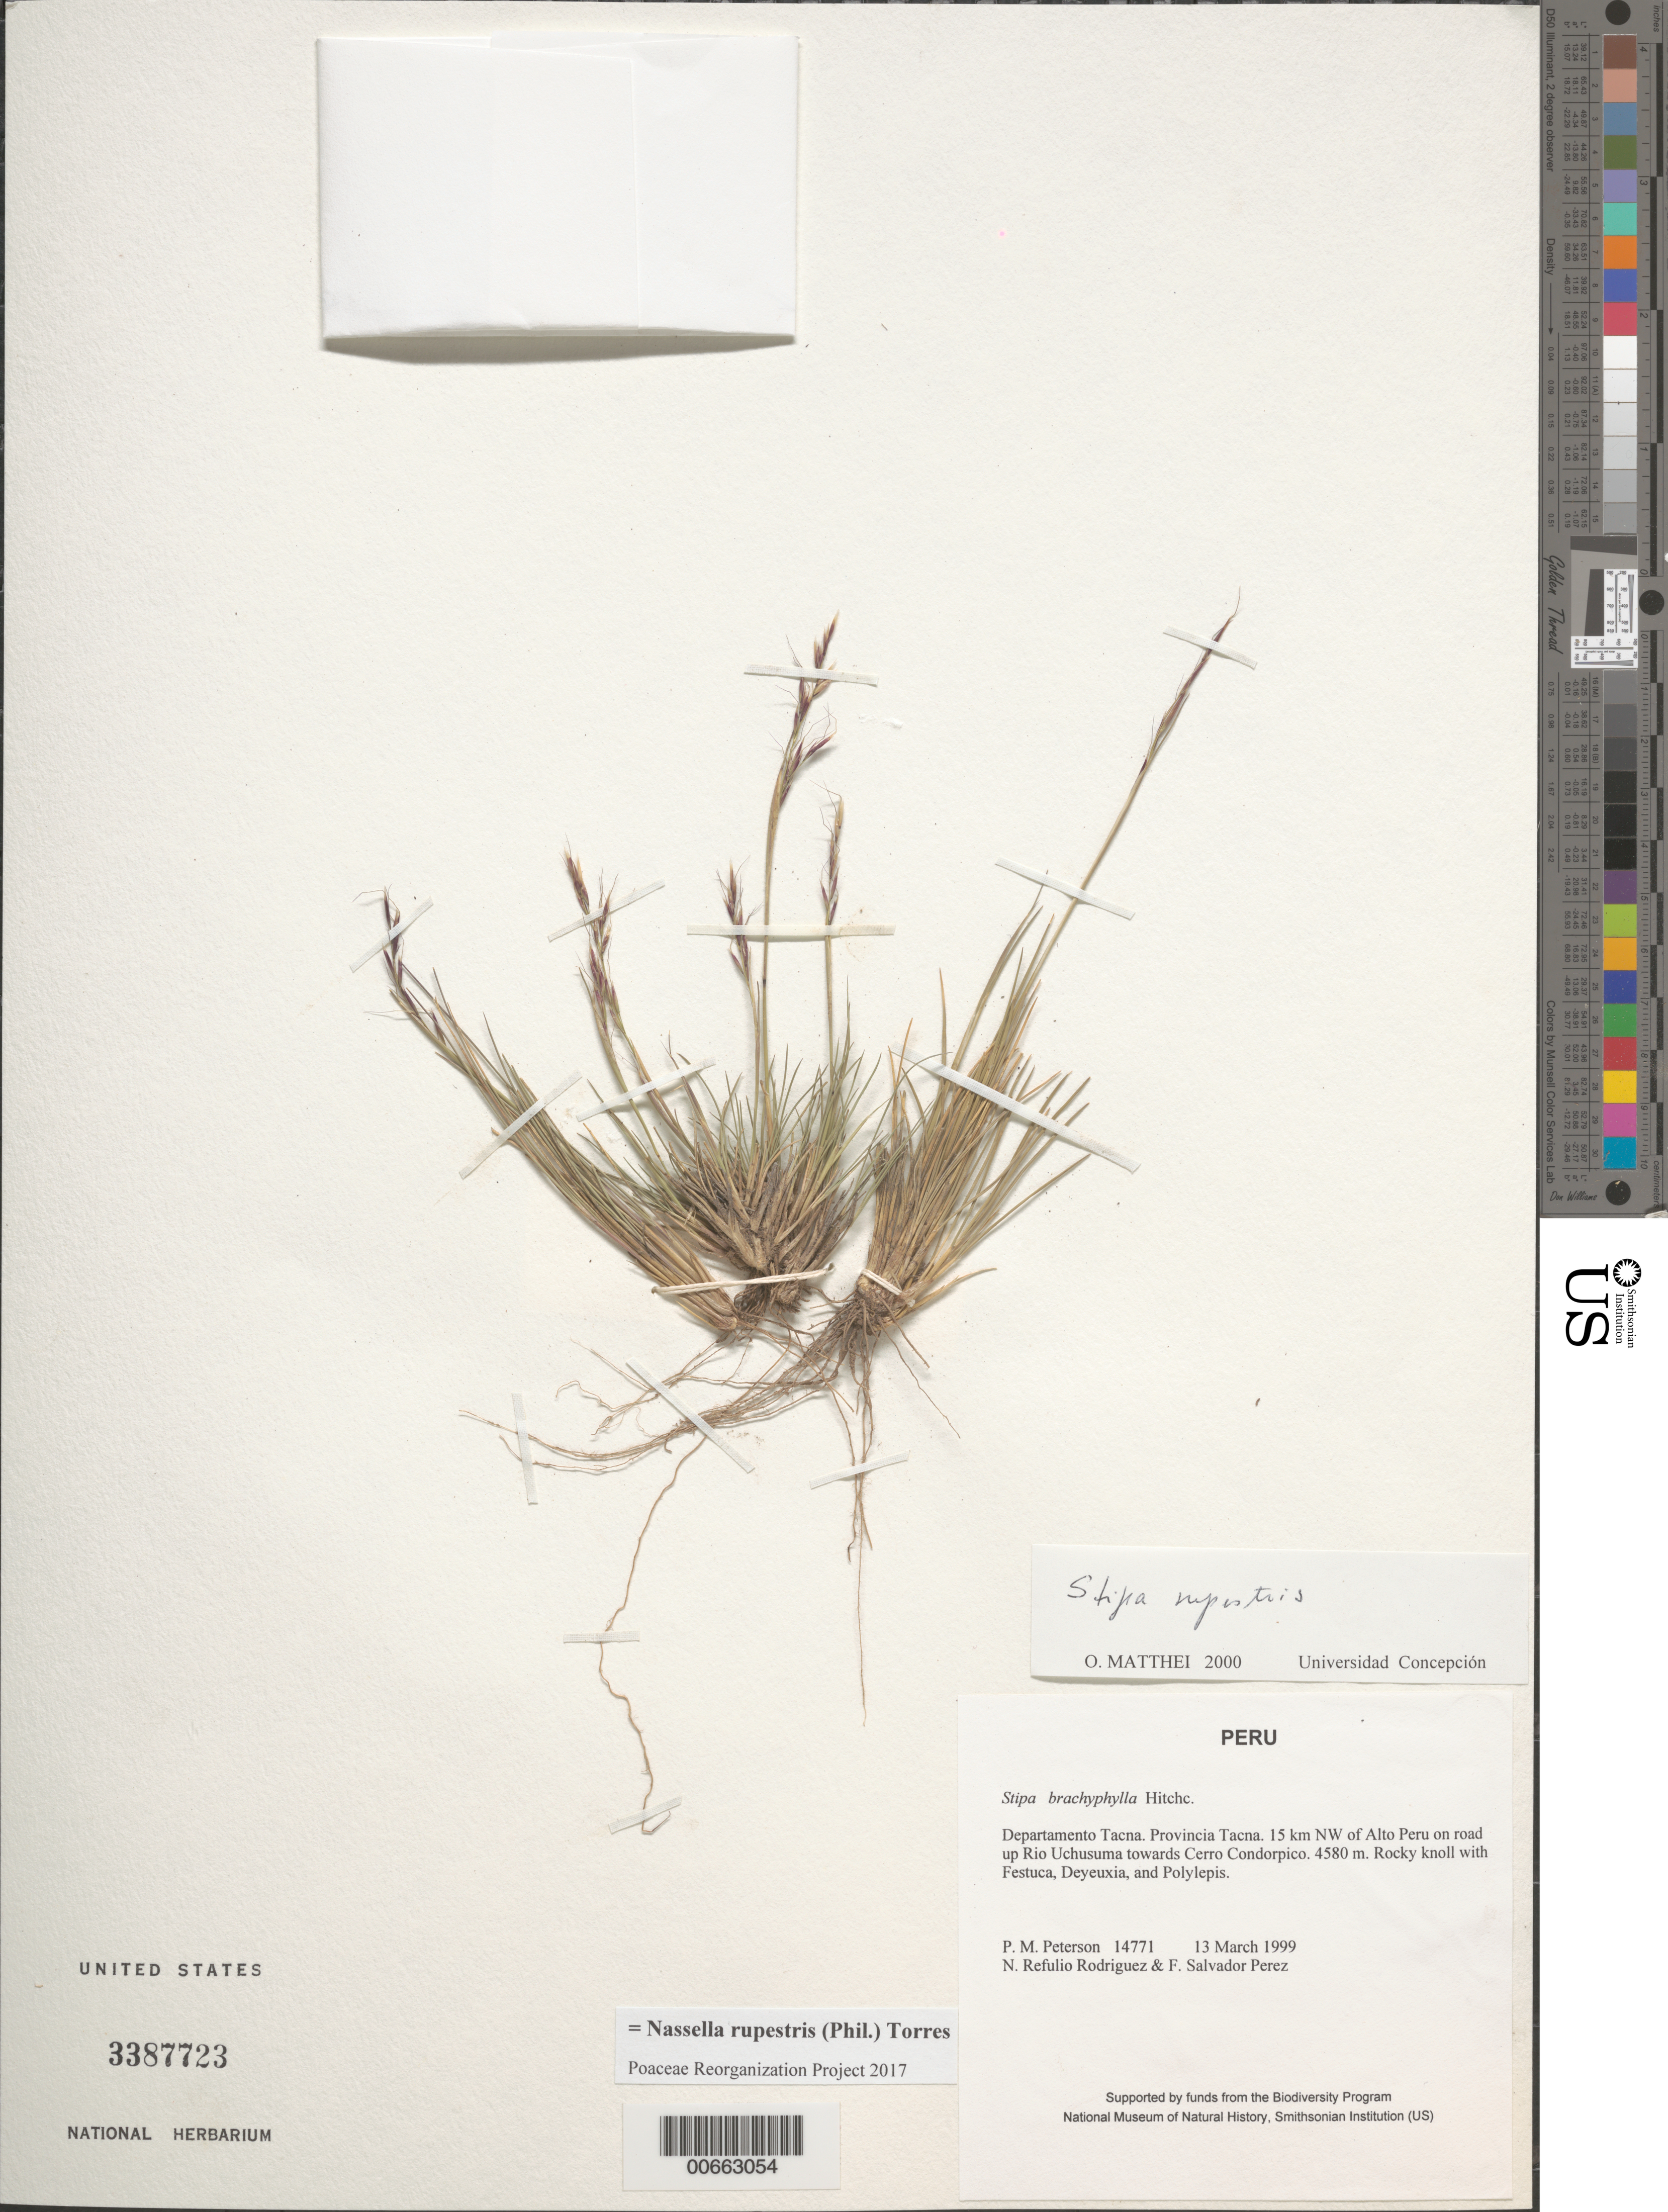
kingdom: Plantae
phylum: Tracheophyta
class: Liliopsida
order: Poales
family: Poaceae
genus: Nassella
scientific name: Nassella rupestris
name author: (Phil.) A.M. Torres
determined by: Poaceae Reorganization Project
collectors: P. M. Peterson, N. Refulio-Rodríguez & F. Salvador Perez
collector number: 14771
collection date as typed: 13 Mar 1999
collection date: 1999-03-13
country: Peru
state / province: Tacna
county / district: Tacna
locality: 15 km NW of Alto Peru on road up Rio Uchusuma towards Cerro Condorpico.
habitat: Rocky knoll with Festuca, Deyeuxia and Polylepis.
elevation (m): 4580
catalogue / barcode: US 3387723